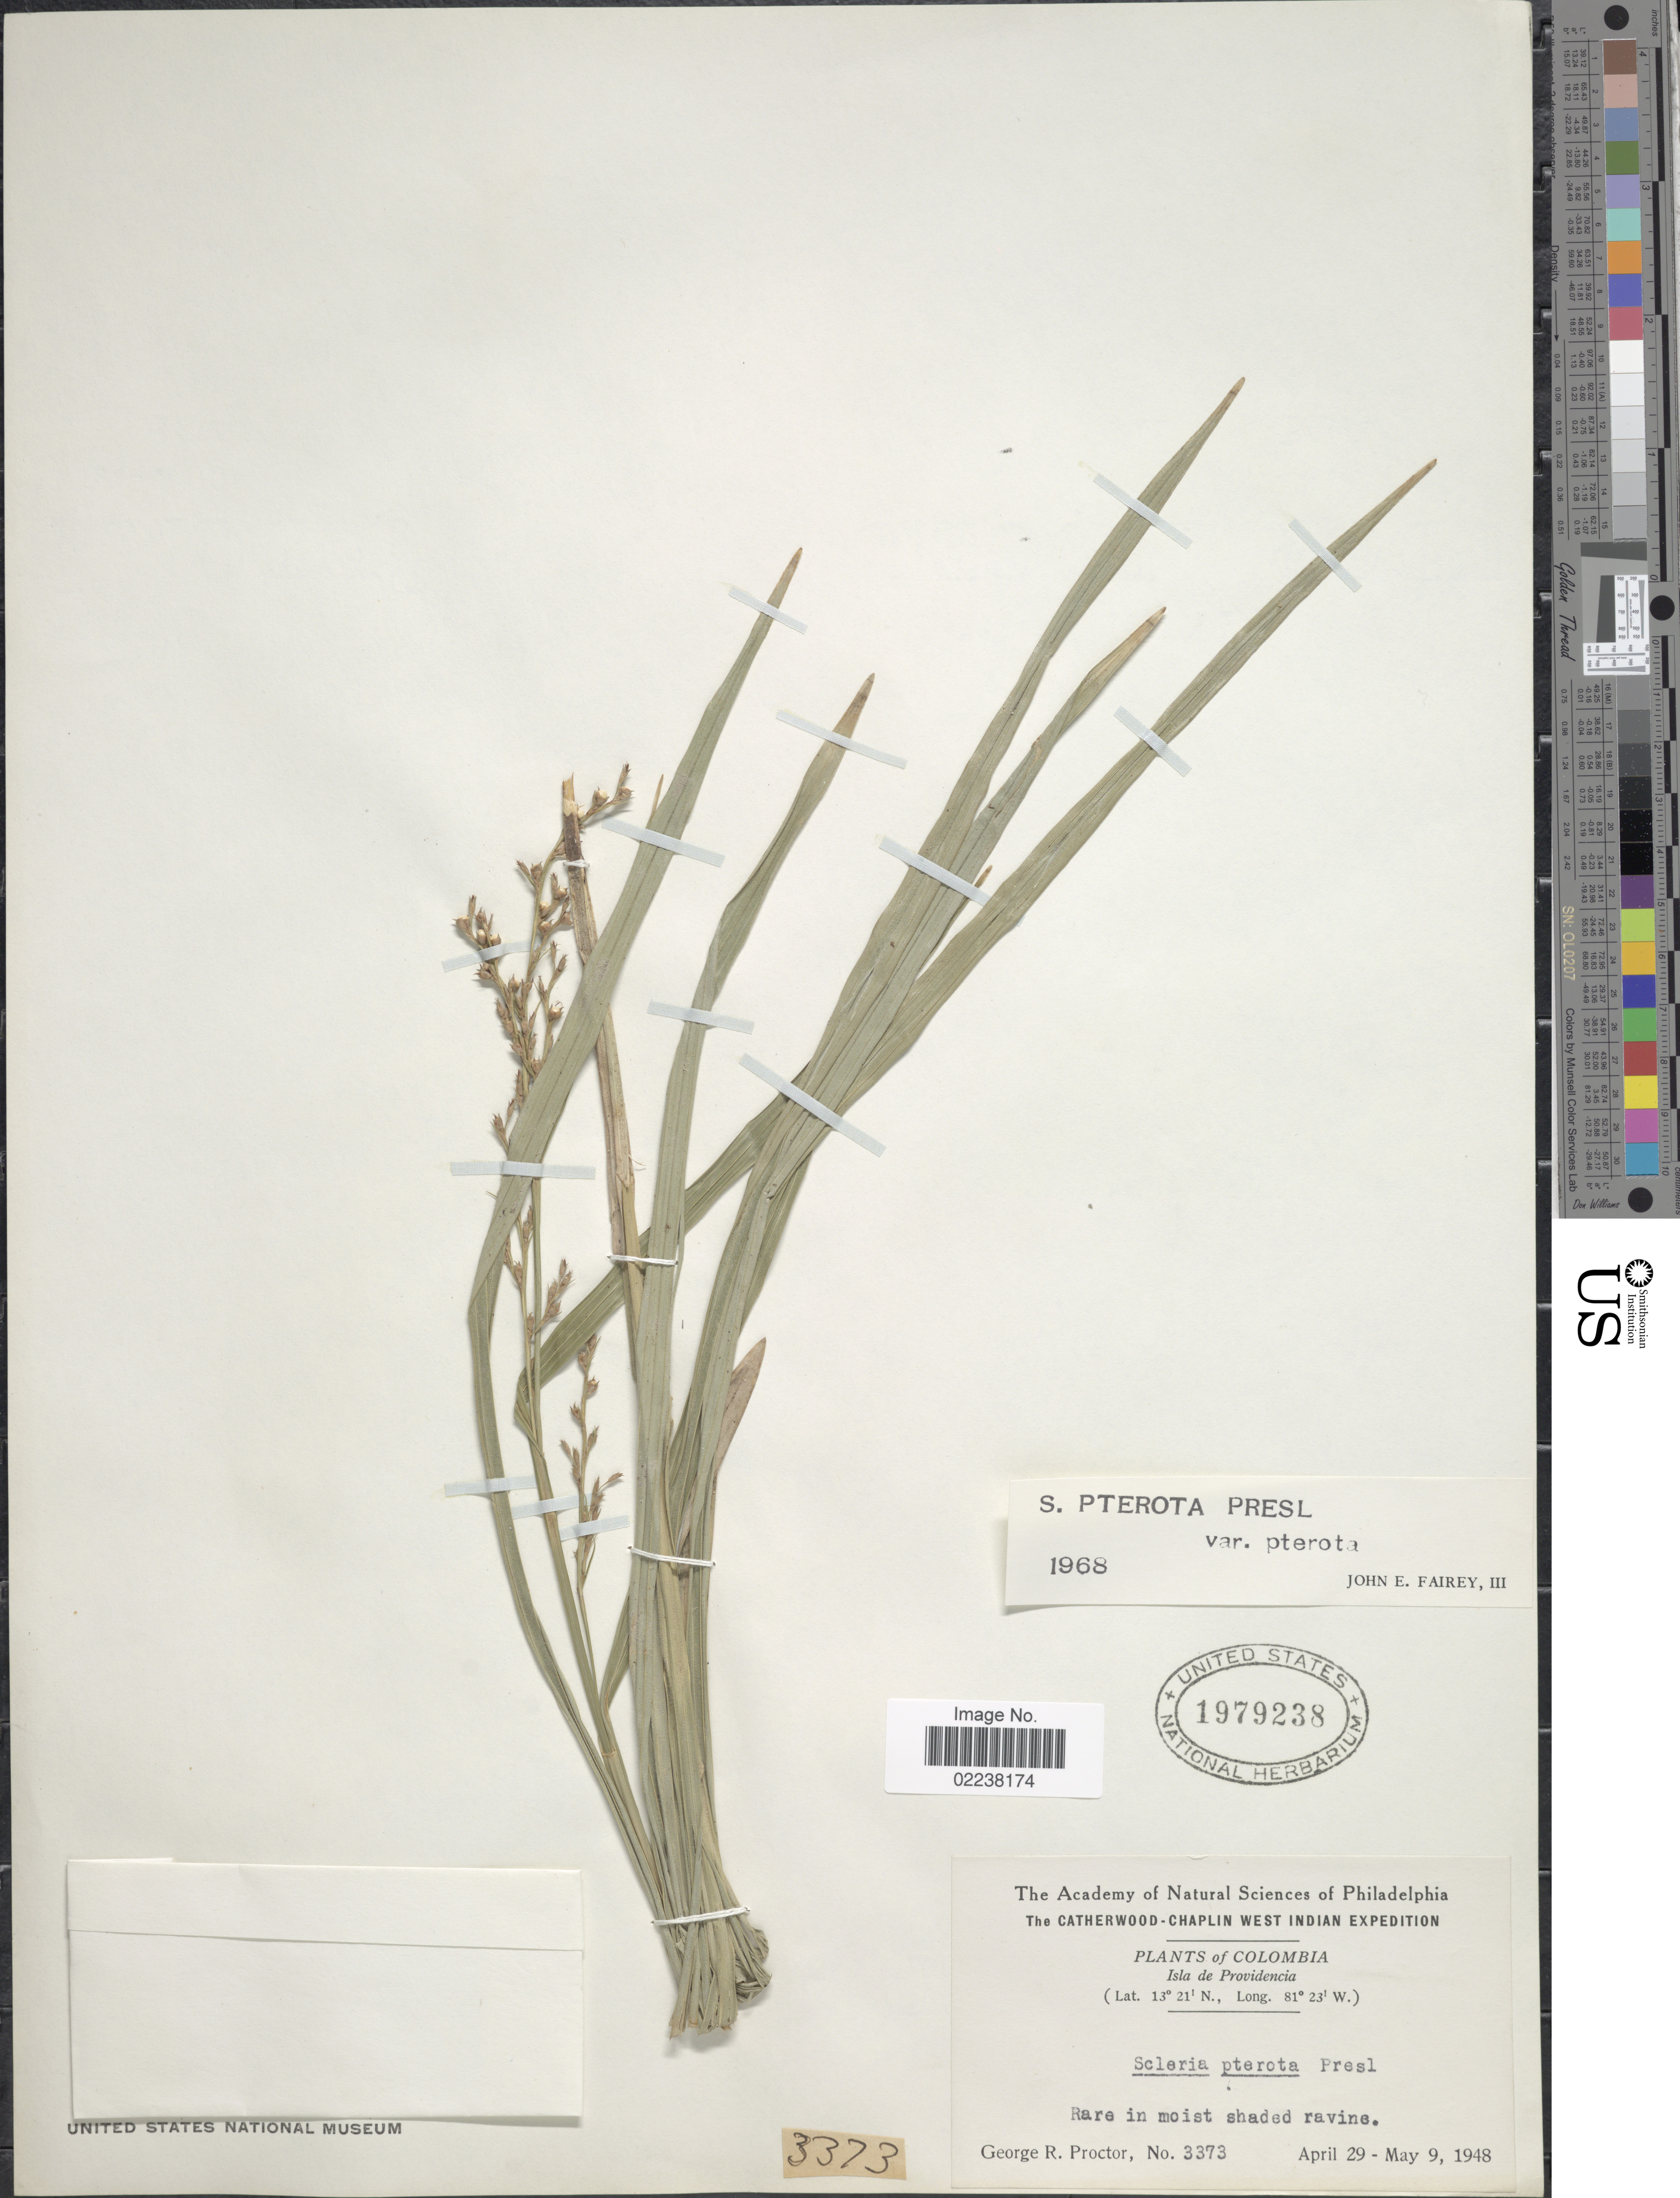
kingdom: Plantae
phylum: Tracheophyta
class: Liliopsida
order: Poales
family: Cyperaceae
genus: Scleria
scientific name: Scleria gaertneri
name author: Raddi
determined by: Strong, Mark T., (BOT), Smithsonian Institution - National Museum of Natural History (UNITED STATES)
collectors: G. R. Proctor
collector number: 3373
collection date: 1948-04-29/1948-05-09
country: Colombia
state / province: San Andres y Providencia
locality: Isla de Providencia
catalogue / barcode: US 1979238